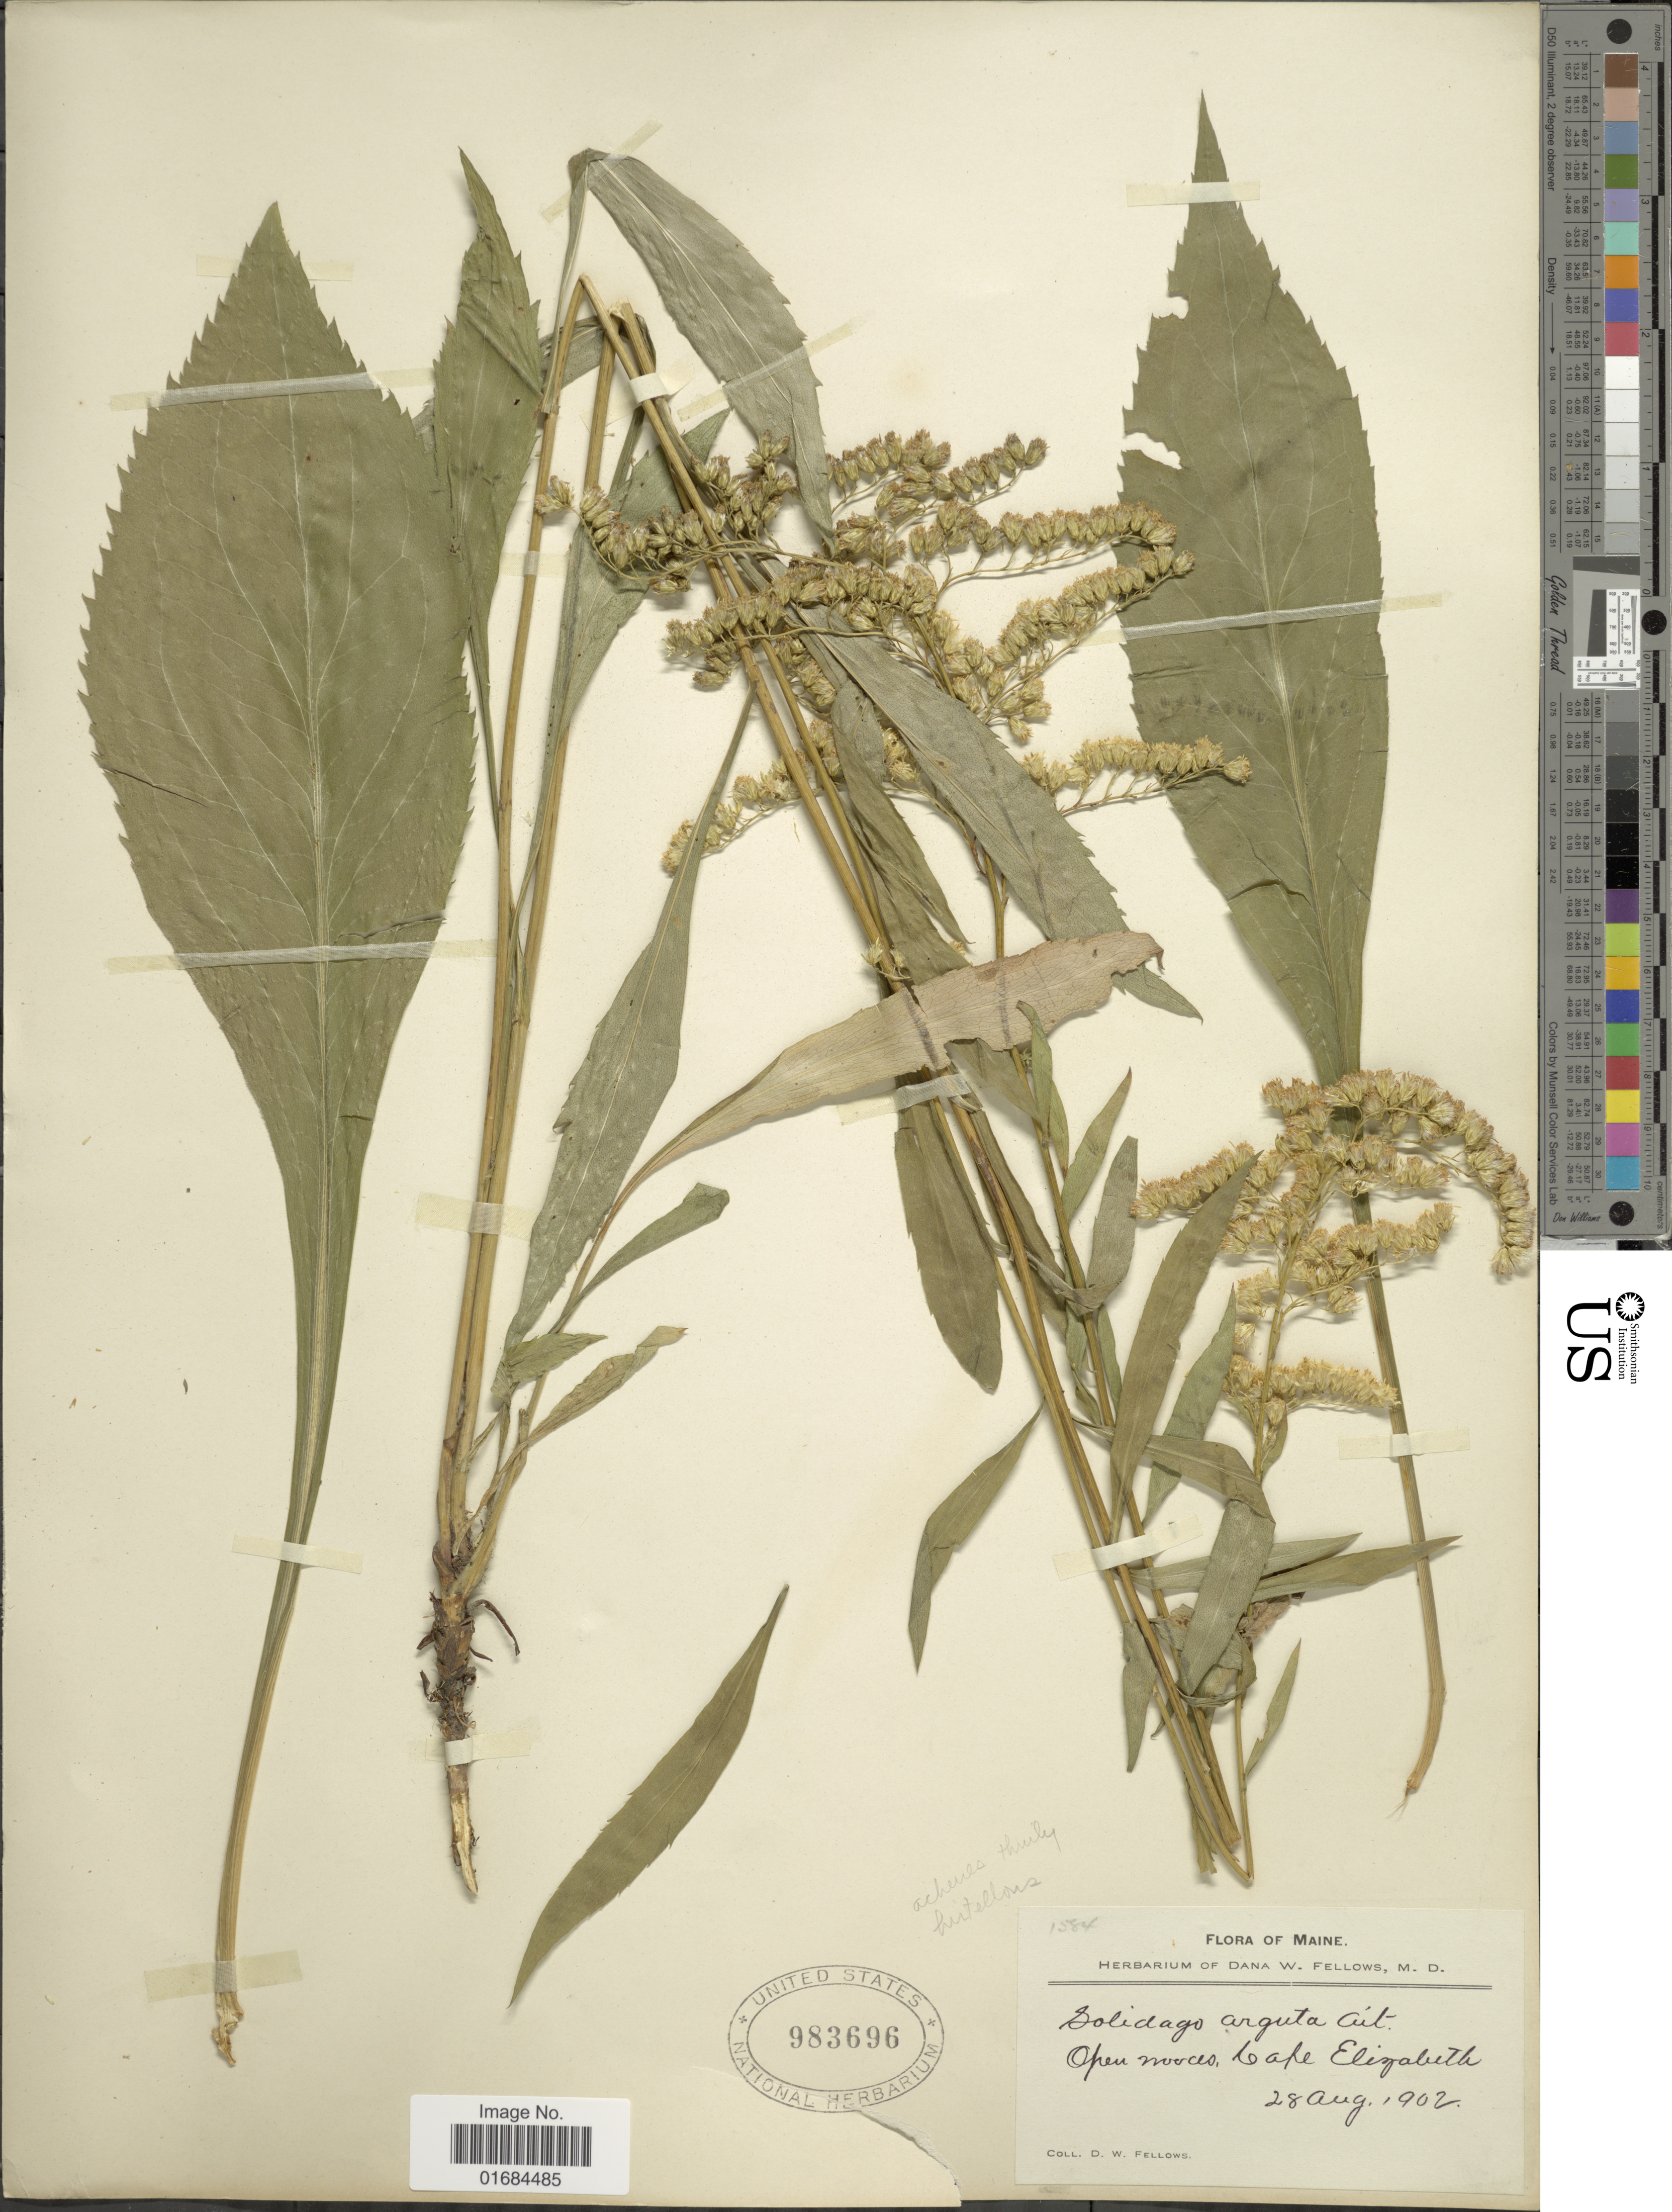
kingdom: Plantae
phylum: Tracheophyta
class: Magnoliopsida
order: Asterales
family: Asteraceae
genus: Solidago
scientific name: Solidago arguta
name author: Aiton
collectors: D. W. Fellows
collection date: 1902-08-28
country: United States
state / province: Maine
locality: Open woods, Cape Elizabeth.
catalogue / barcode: US 983696